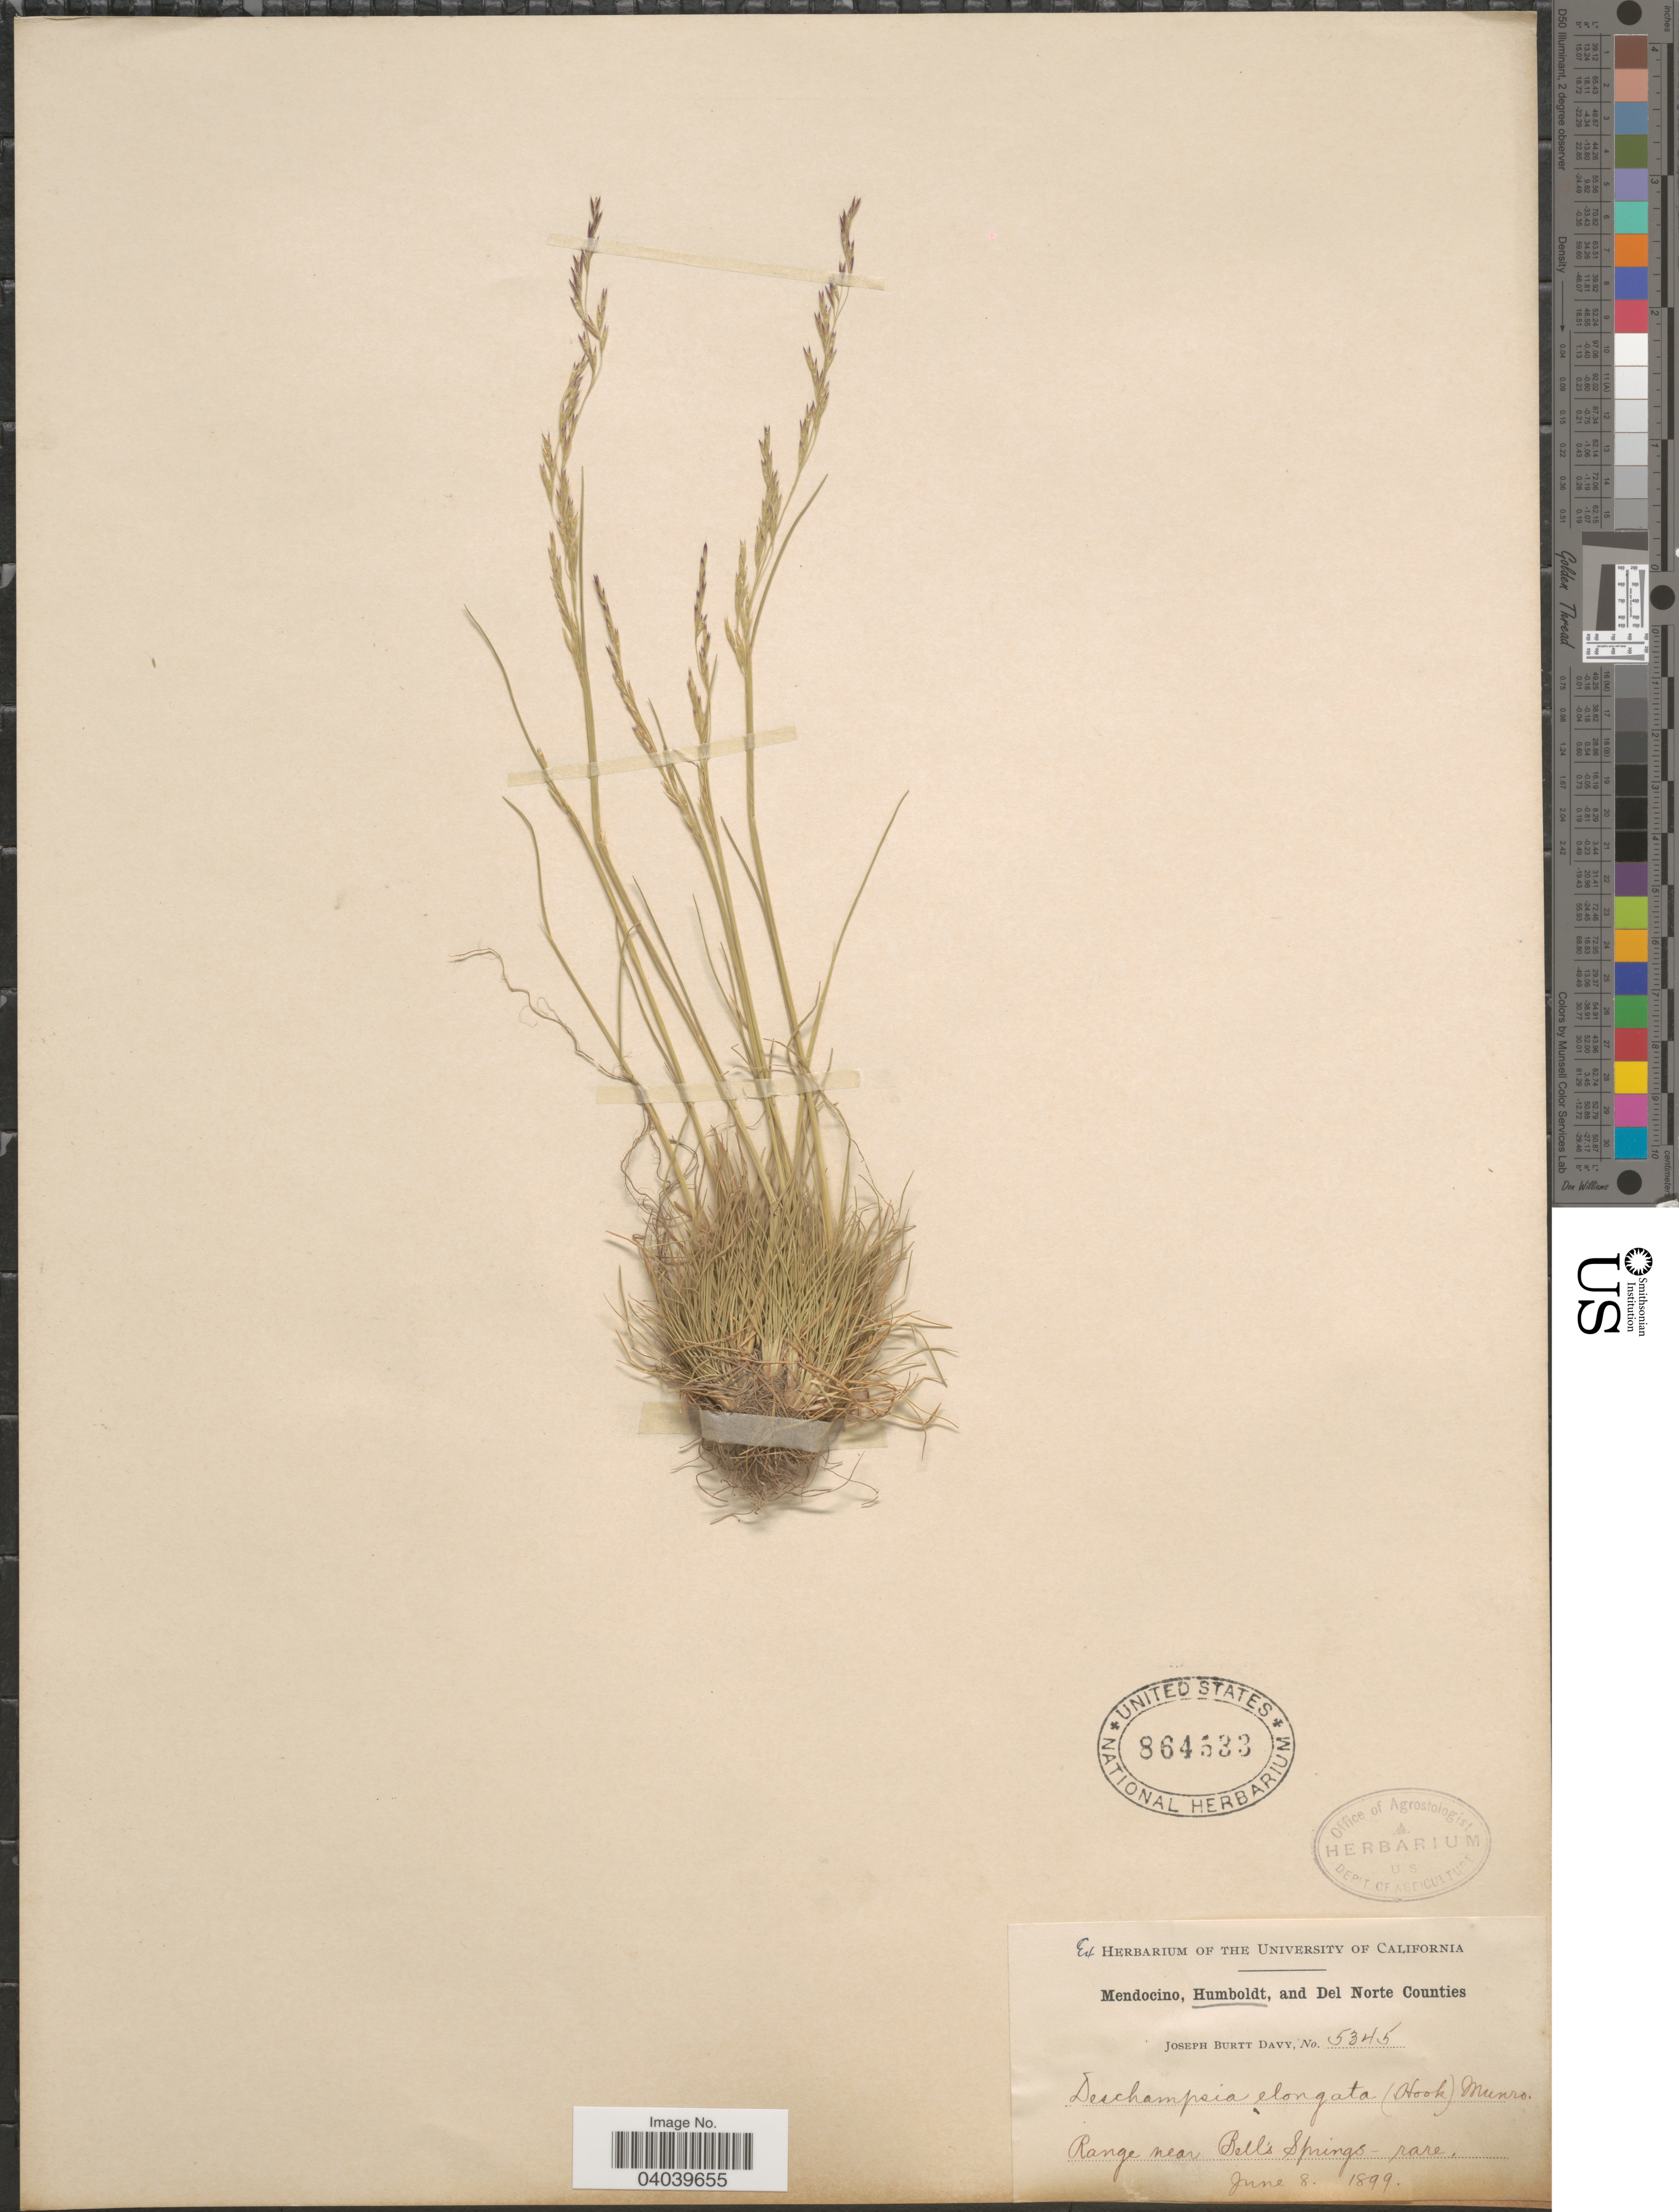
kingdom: Plantae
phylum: Tracheophyta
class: Liliopsida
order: Poales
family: Poaceae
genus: Deschampsia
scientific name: Deschampsia elongata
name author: (Hook.) Munro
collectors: J. Burtt Davy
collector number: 5345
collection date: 1899-06-08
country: United States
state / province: California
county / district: Humboldt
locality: Humboldt County. Range near Bell's Springs.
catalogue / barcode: US 864533